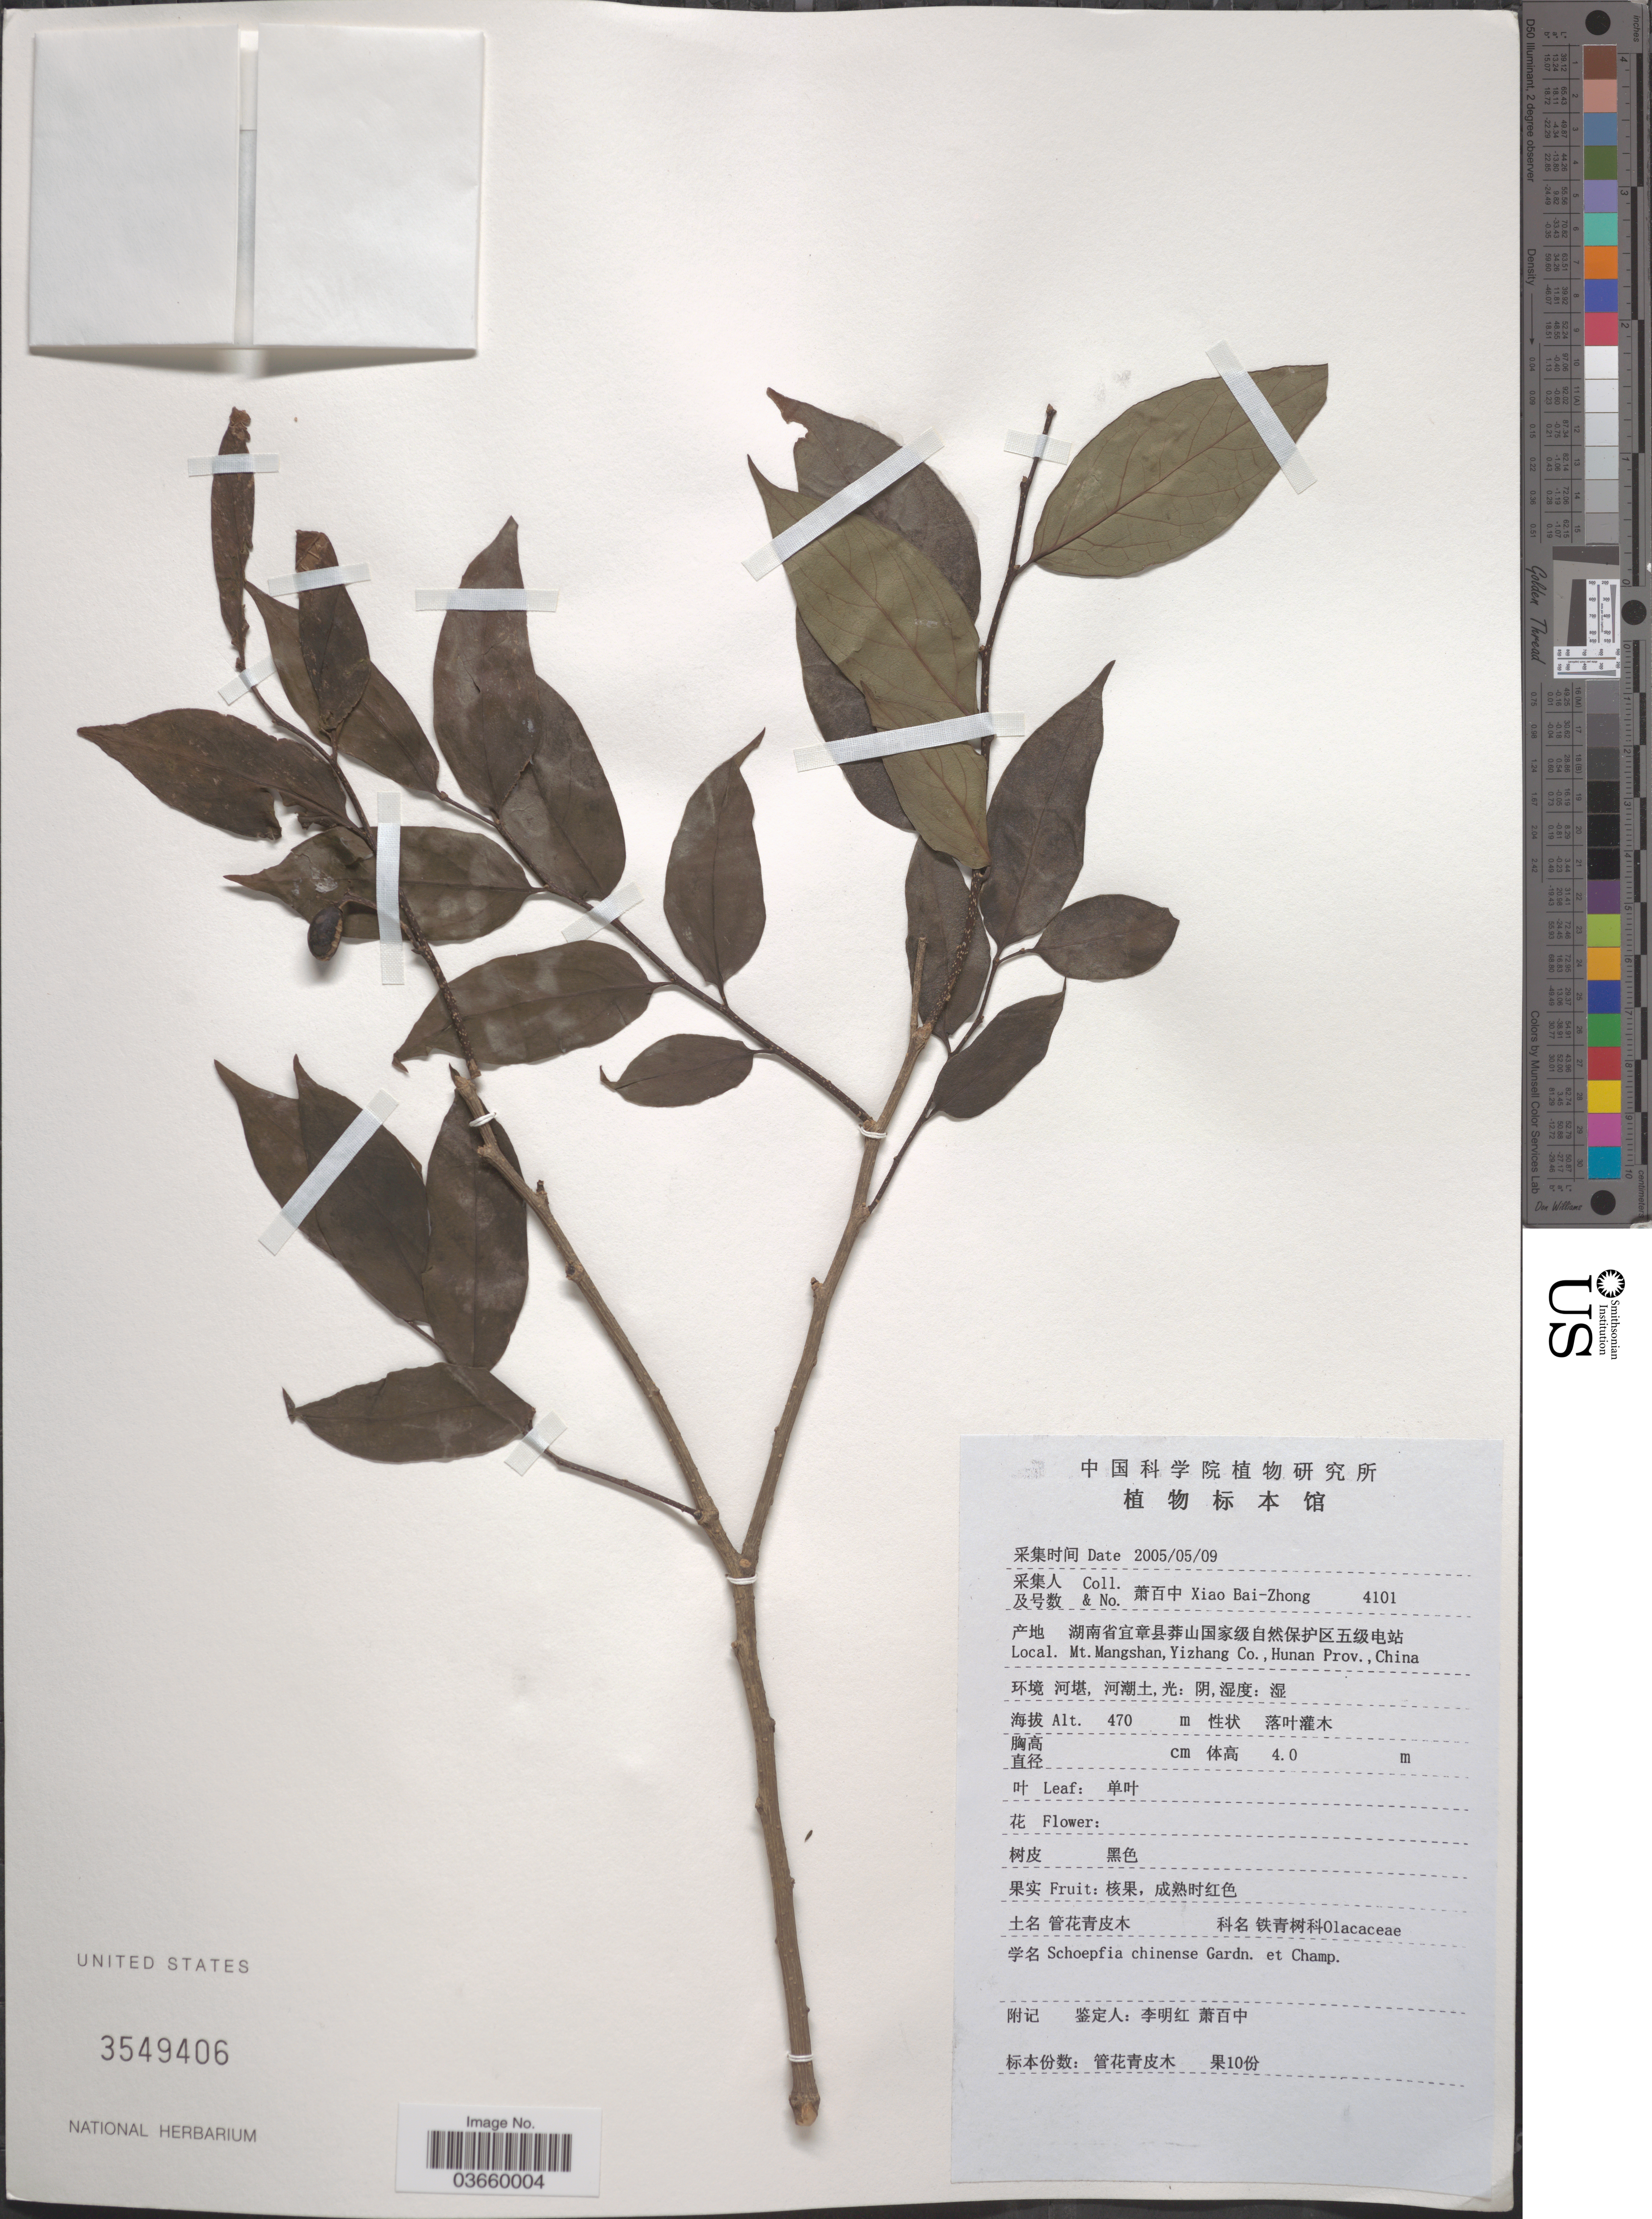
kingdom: Plantae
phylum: Tracheophyta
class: Magnoliopsida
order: Santalales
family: Schoepfiaceae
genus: Schoepfia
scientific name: Schoepfia chinensis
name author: Gardner & Champ.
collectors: B. Z. Xiao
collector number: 4101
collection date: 2005-05-09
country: China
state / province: Hunan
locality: Mt. Mangshan, Yizhang Co.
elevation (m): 470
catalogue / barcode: US 3549406